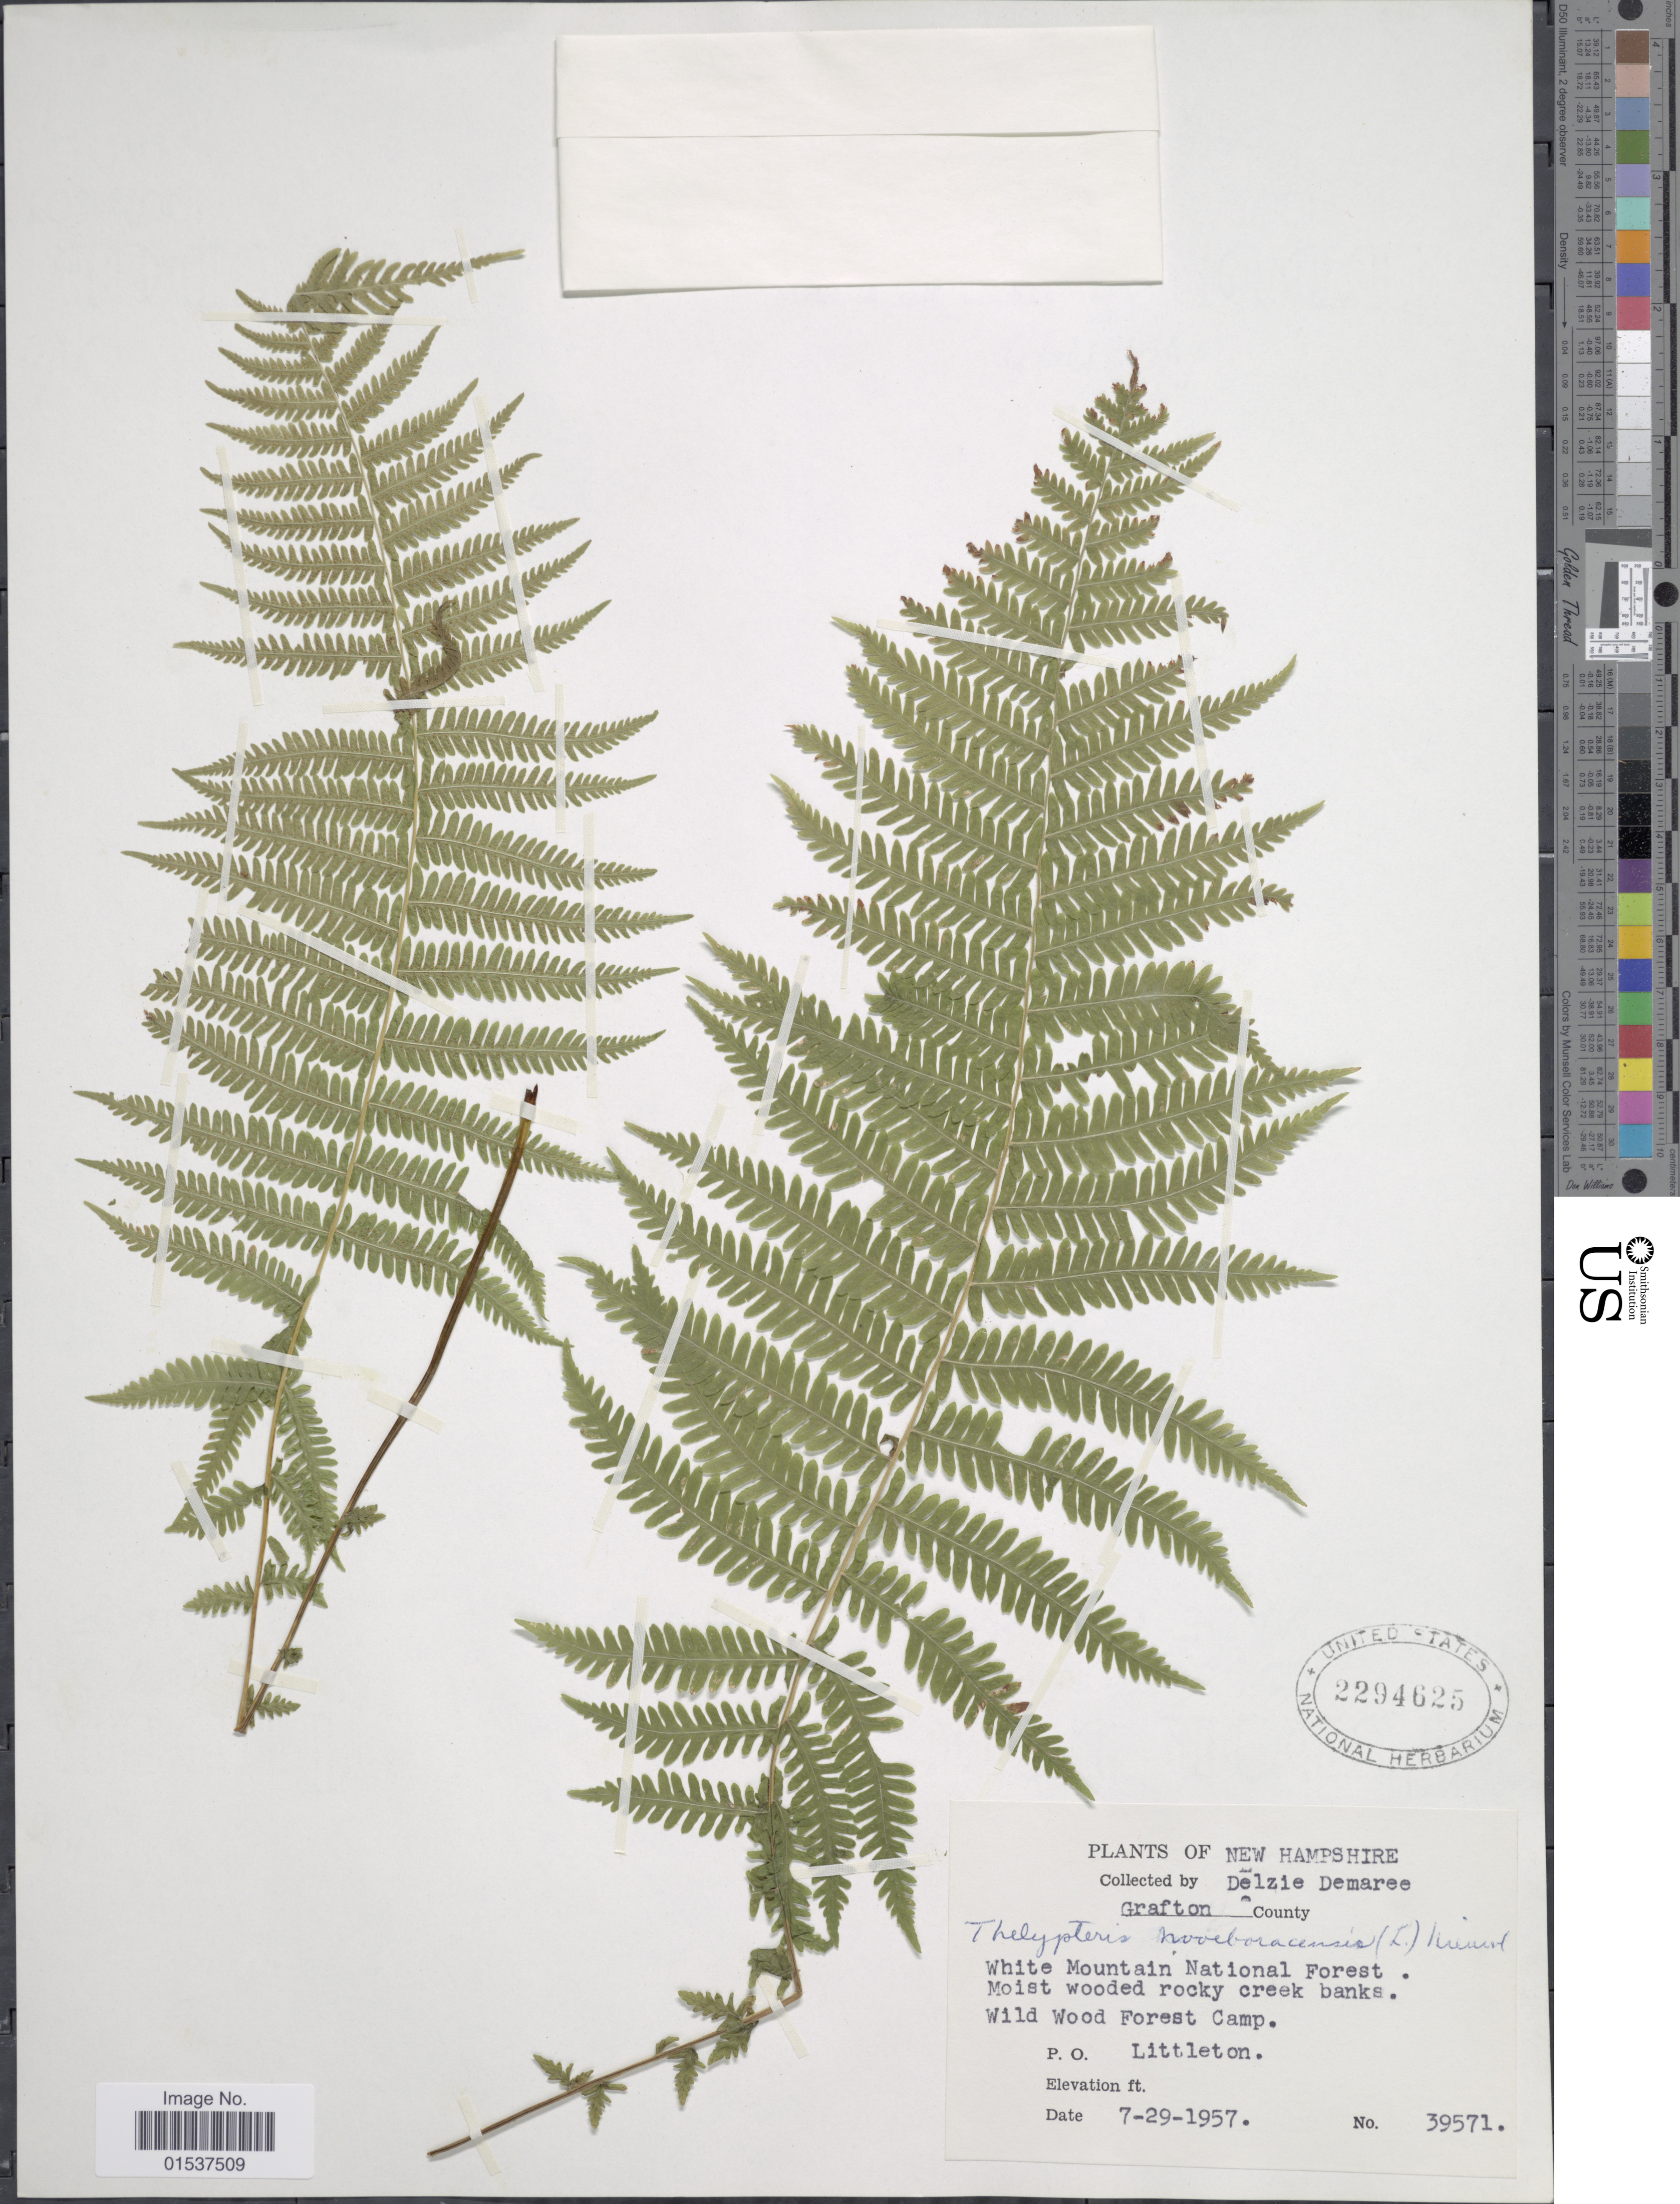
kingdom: Plantae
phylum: Tracheophyta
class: Polypodiopsida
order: Polypodiales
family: Thelypteridaceae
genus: Parathelypteris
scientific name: Parathelypteris noveboracensis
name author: (L.) Ching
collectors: D. Demaree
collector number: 39571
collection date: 1957-07-29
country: United States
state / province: New Hampshire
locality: New Hampshire. White Mountain National Forest. Wild Wood Forest Camp. P.O. Littleton.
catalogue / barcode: US 2294625